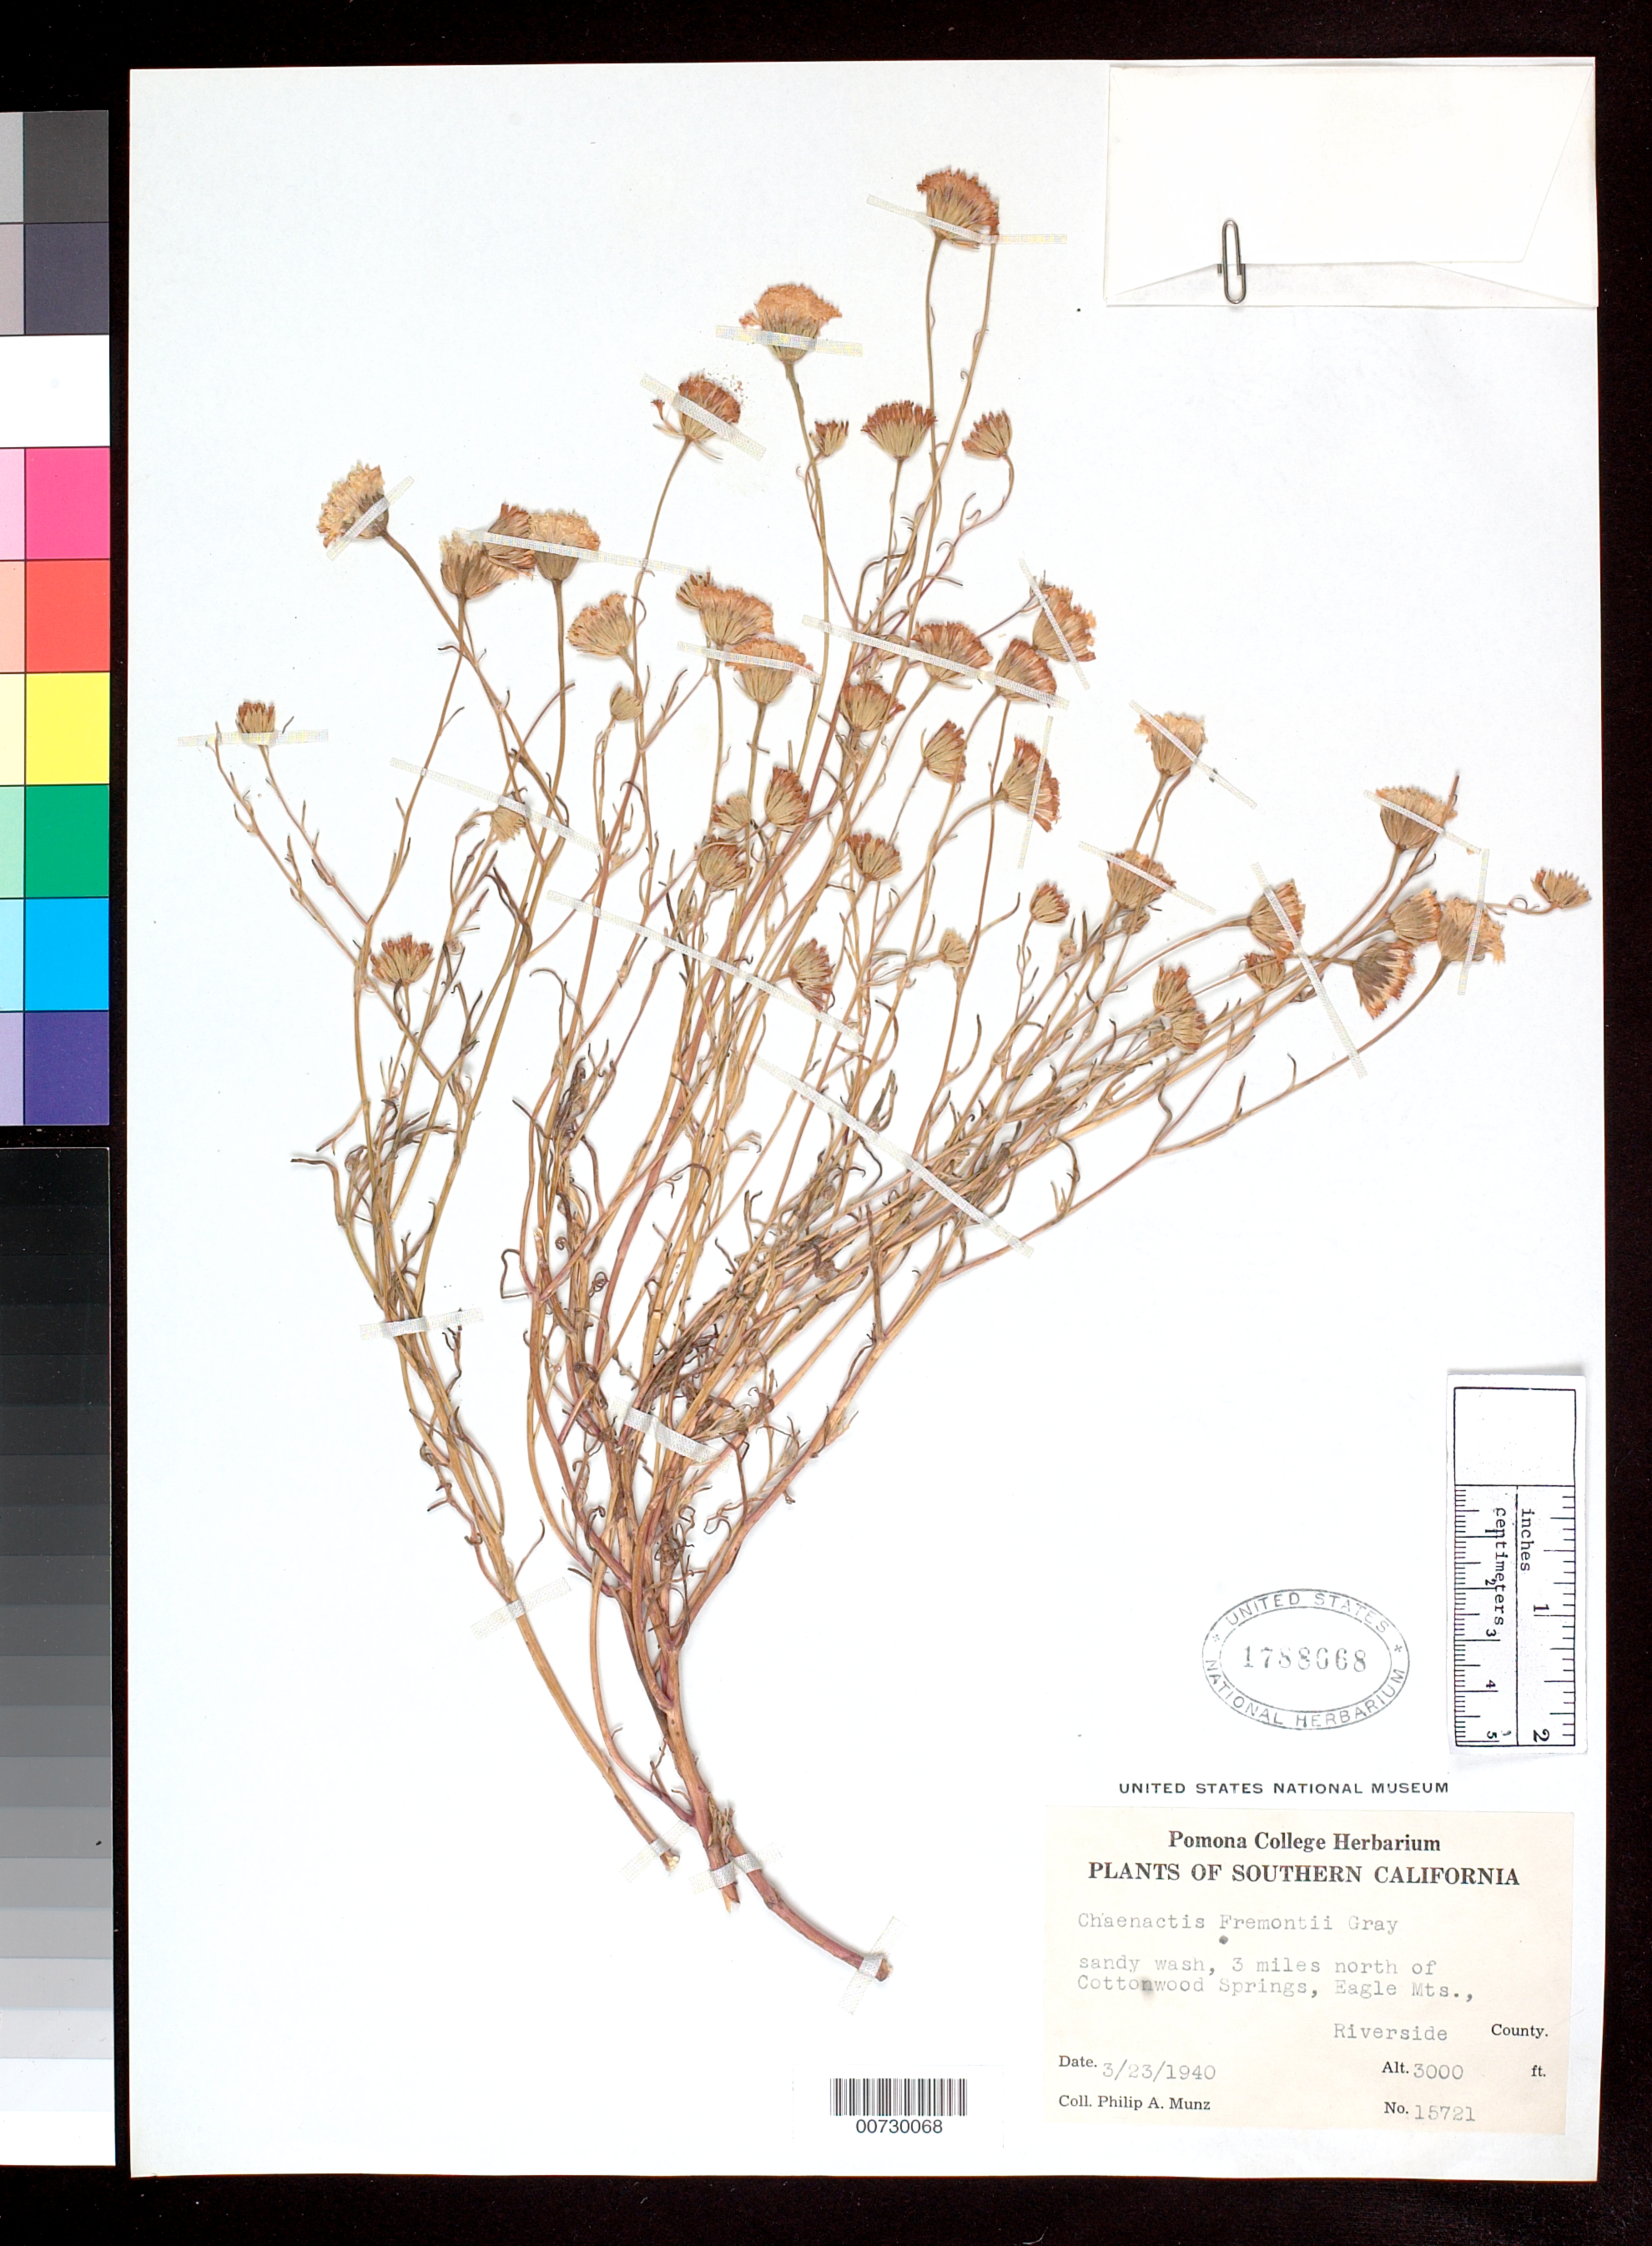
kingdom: Plantae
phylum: Tracheophyta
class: Magnoliopsida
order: Asterales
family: Asteraceae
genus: Chaenactis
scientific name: Chaenactis fremontii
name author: A. Gray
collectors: P. A. Munz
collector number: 15721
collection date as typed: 23 Mar 1940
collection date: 1940-03-23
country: United States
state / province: California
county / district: Riverside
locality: Sandy wash, 3 miles north of Cottonwood Springs, Eagle Mts.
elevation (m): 914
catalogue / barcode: US 1788668